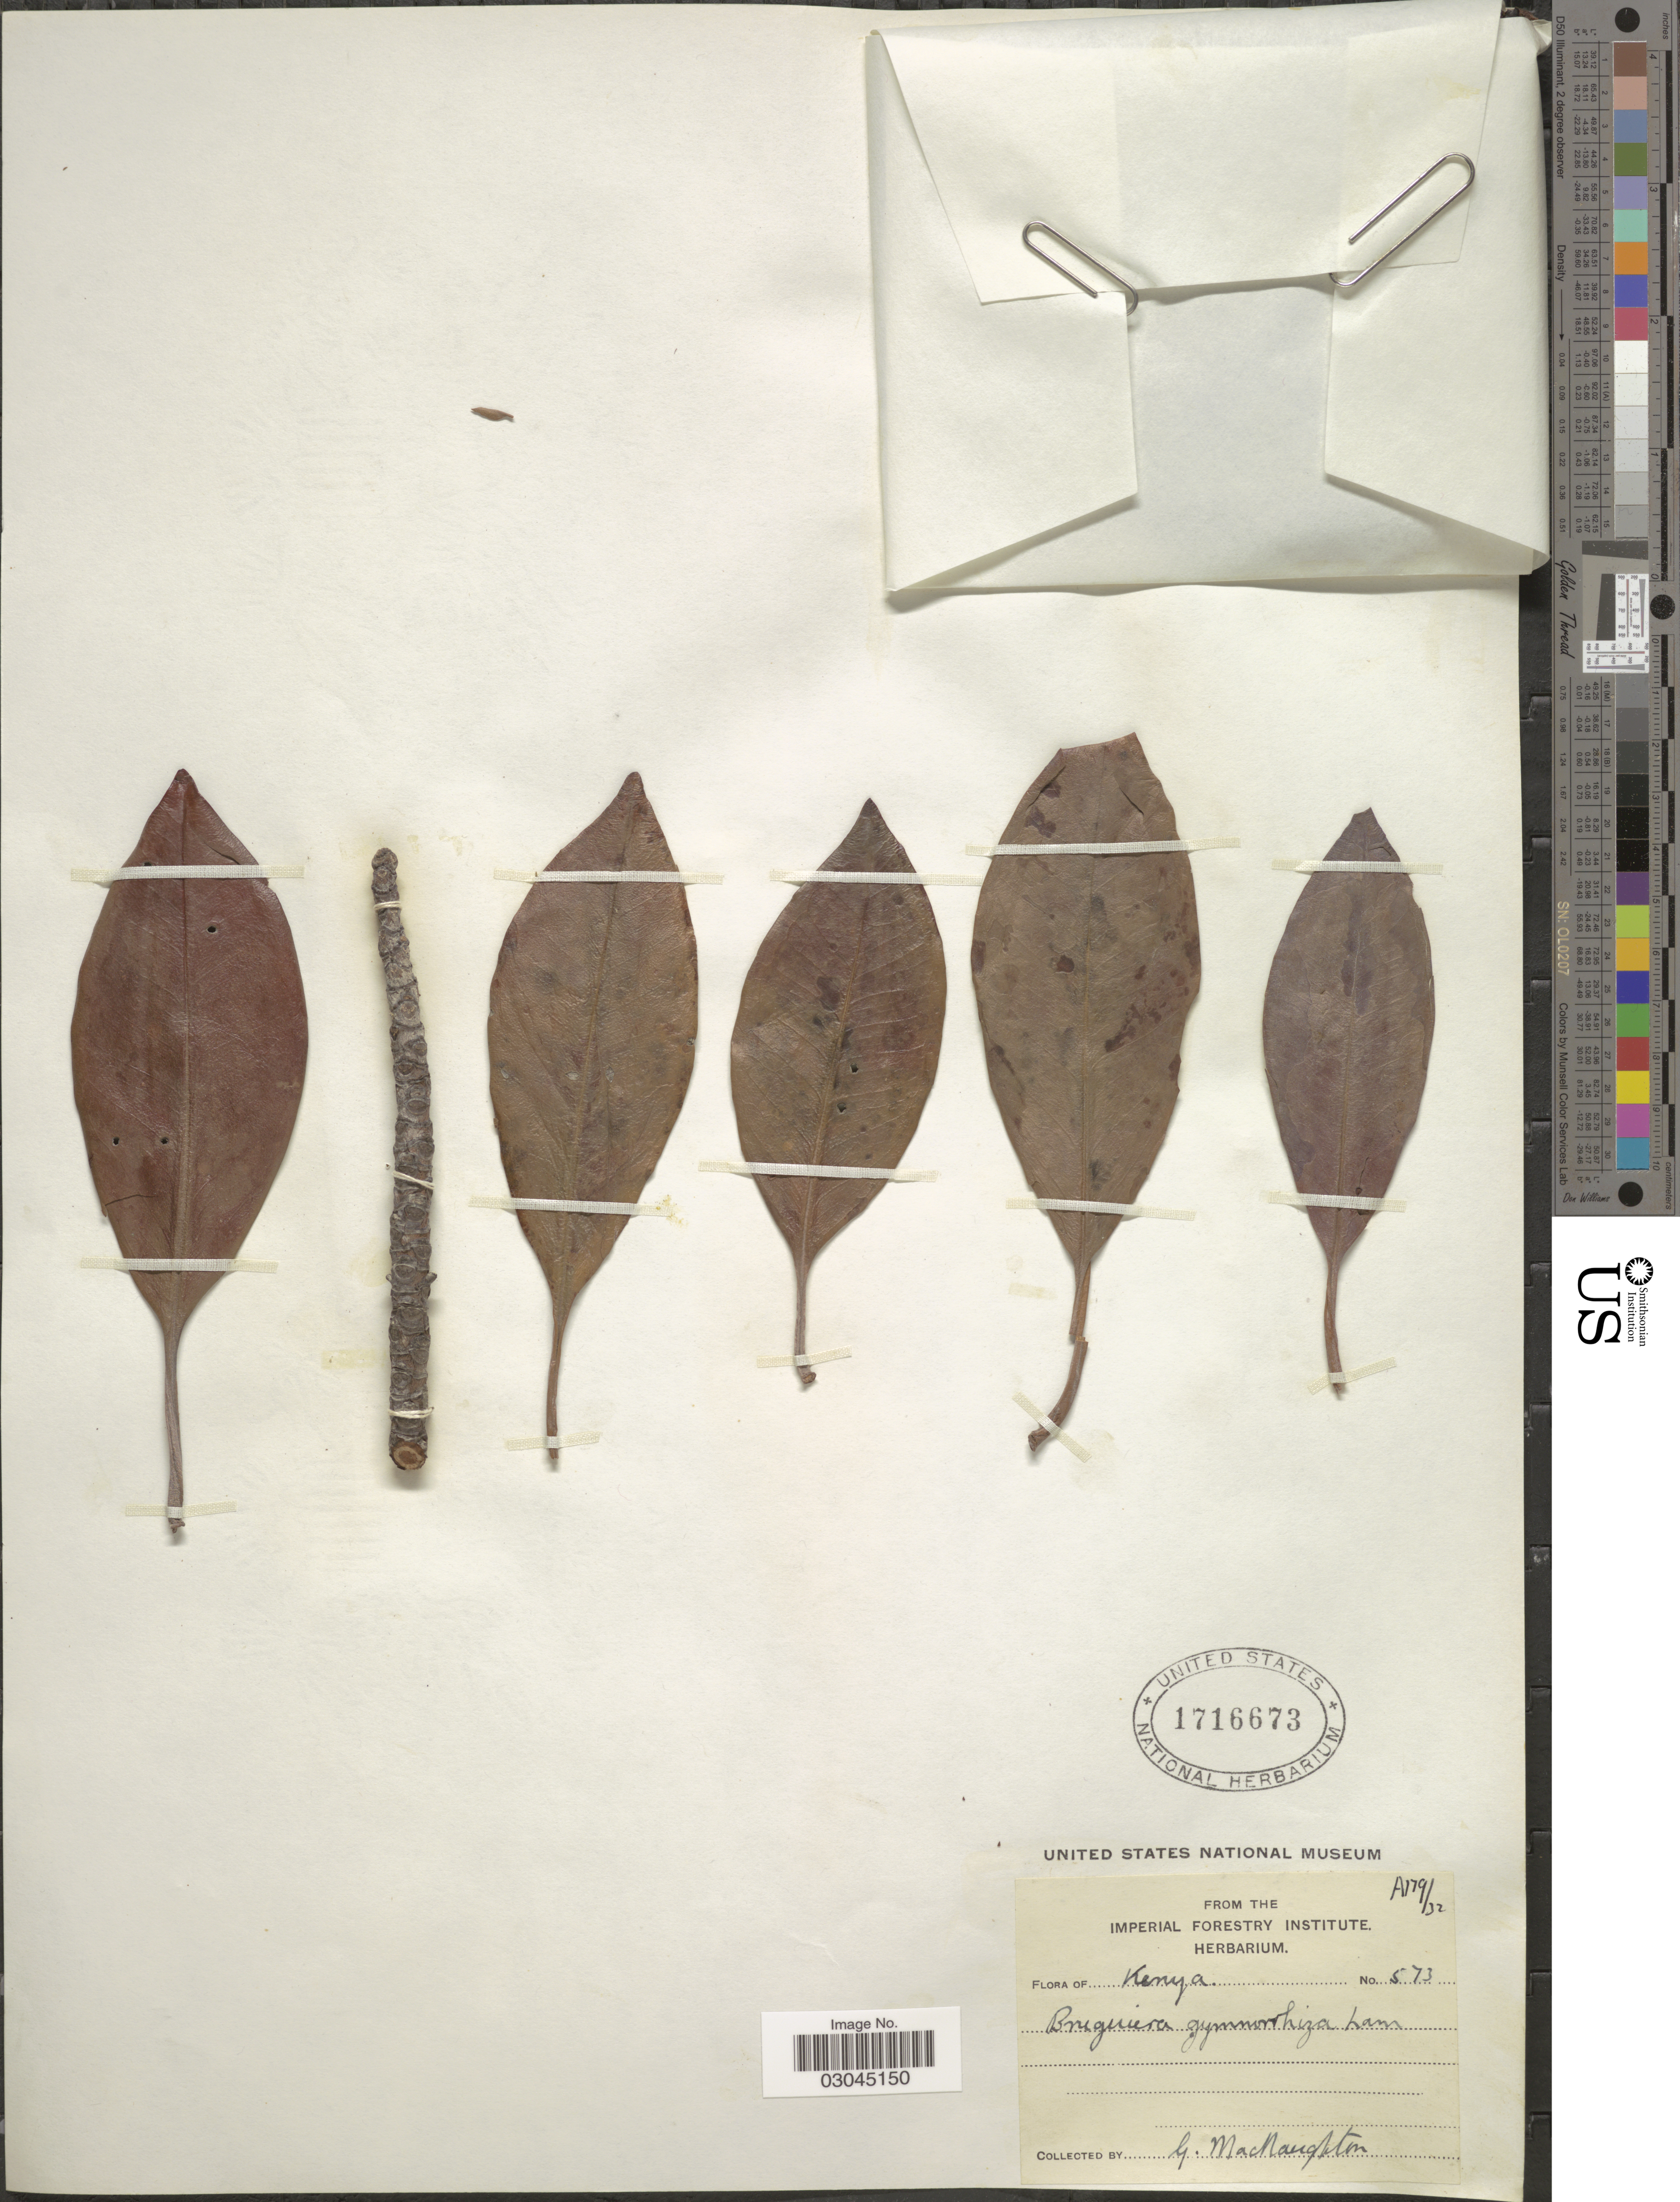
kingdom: Plantae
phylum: Tracheophyta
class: Magnoliopsida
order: Malpighiales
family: Rhizophoraceae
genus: Bruguiera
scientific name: Bruguiera gymnorhiza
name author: (L.) Savigny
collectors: G. Macnaughton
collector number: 573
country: Kenya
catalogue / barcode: US 1716673